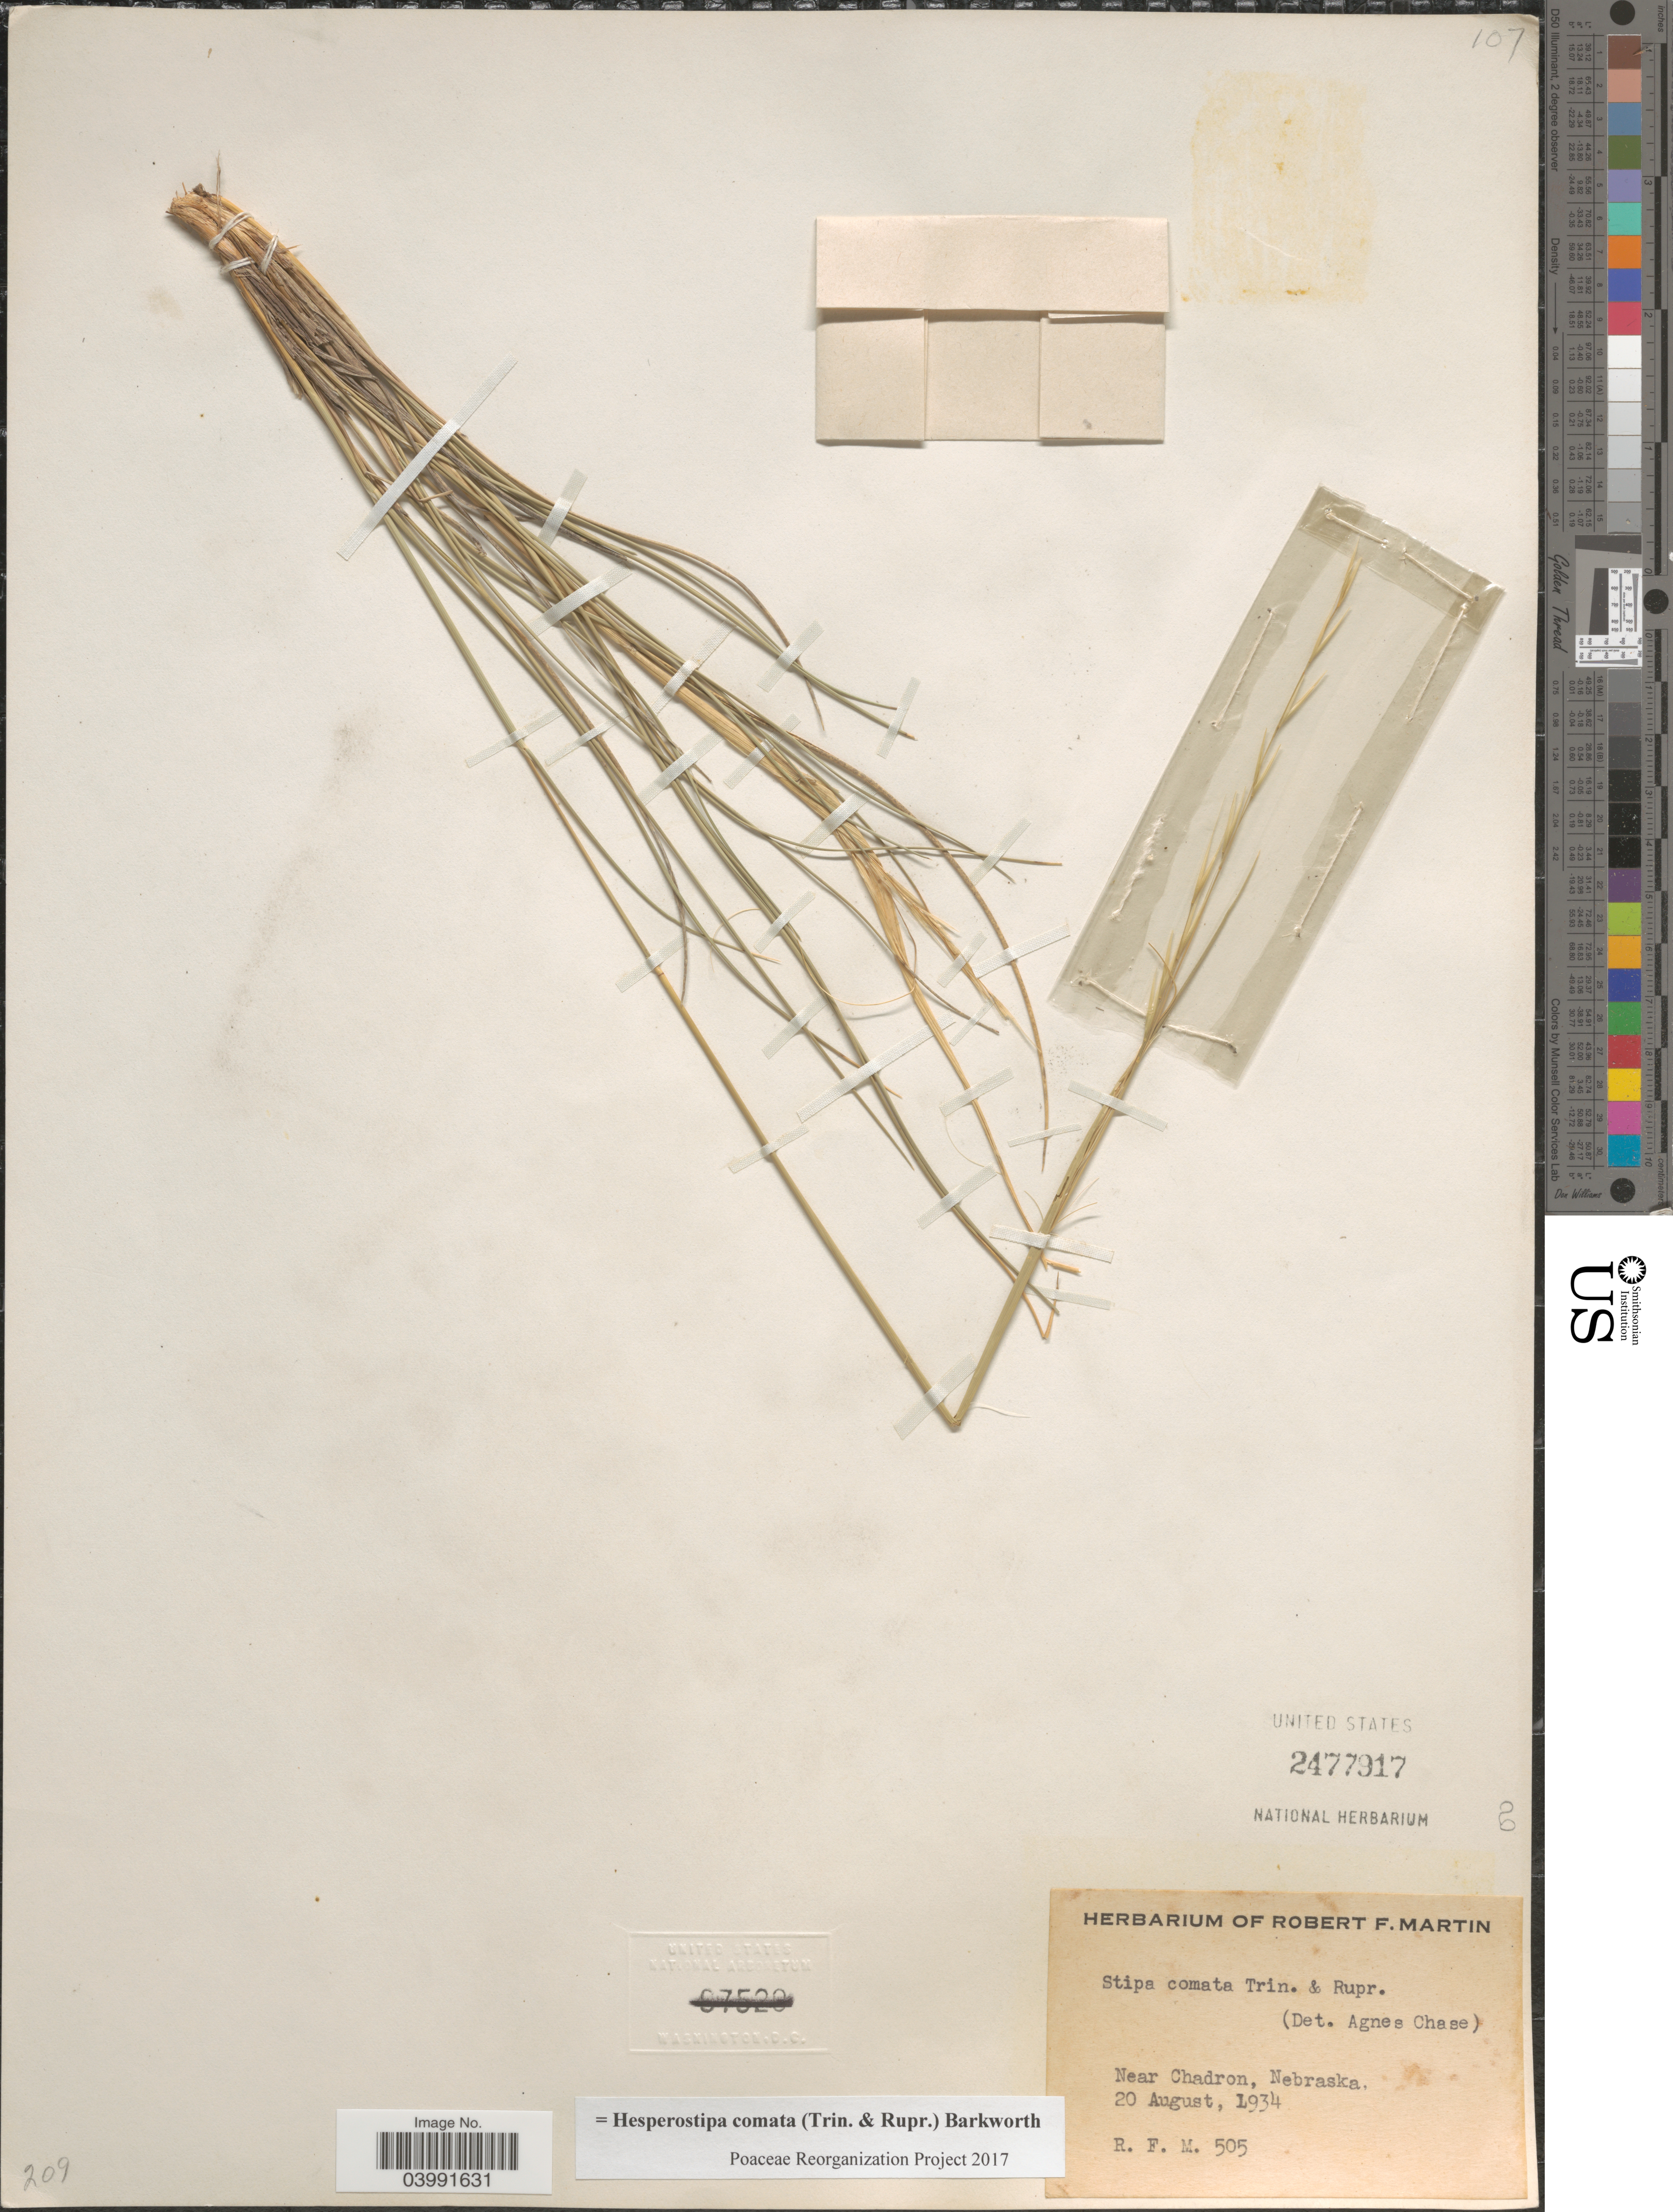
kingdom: Plantae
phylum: Tracheophyta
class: Liliopsida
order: Poales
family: Poaceae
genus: Hesperostipa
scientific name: Hesperostipa comata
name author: (Trin. & Rupr.) Barkworth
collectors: R. F. Martin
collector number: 505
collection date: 1934-08-20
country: United States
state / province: Nebraska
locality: Near Chadron.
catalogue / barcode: US 2477917